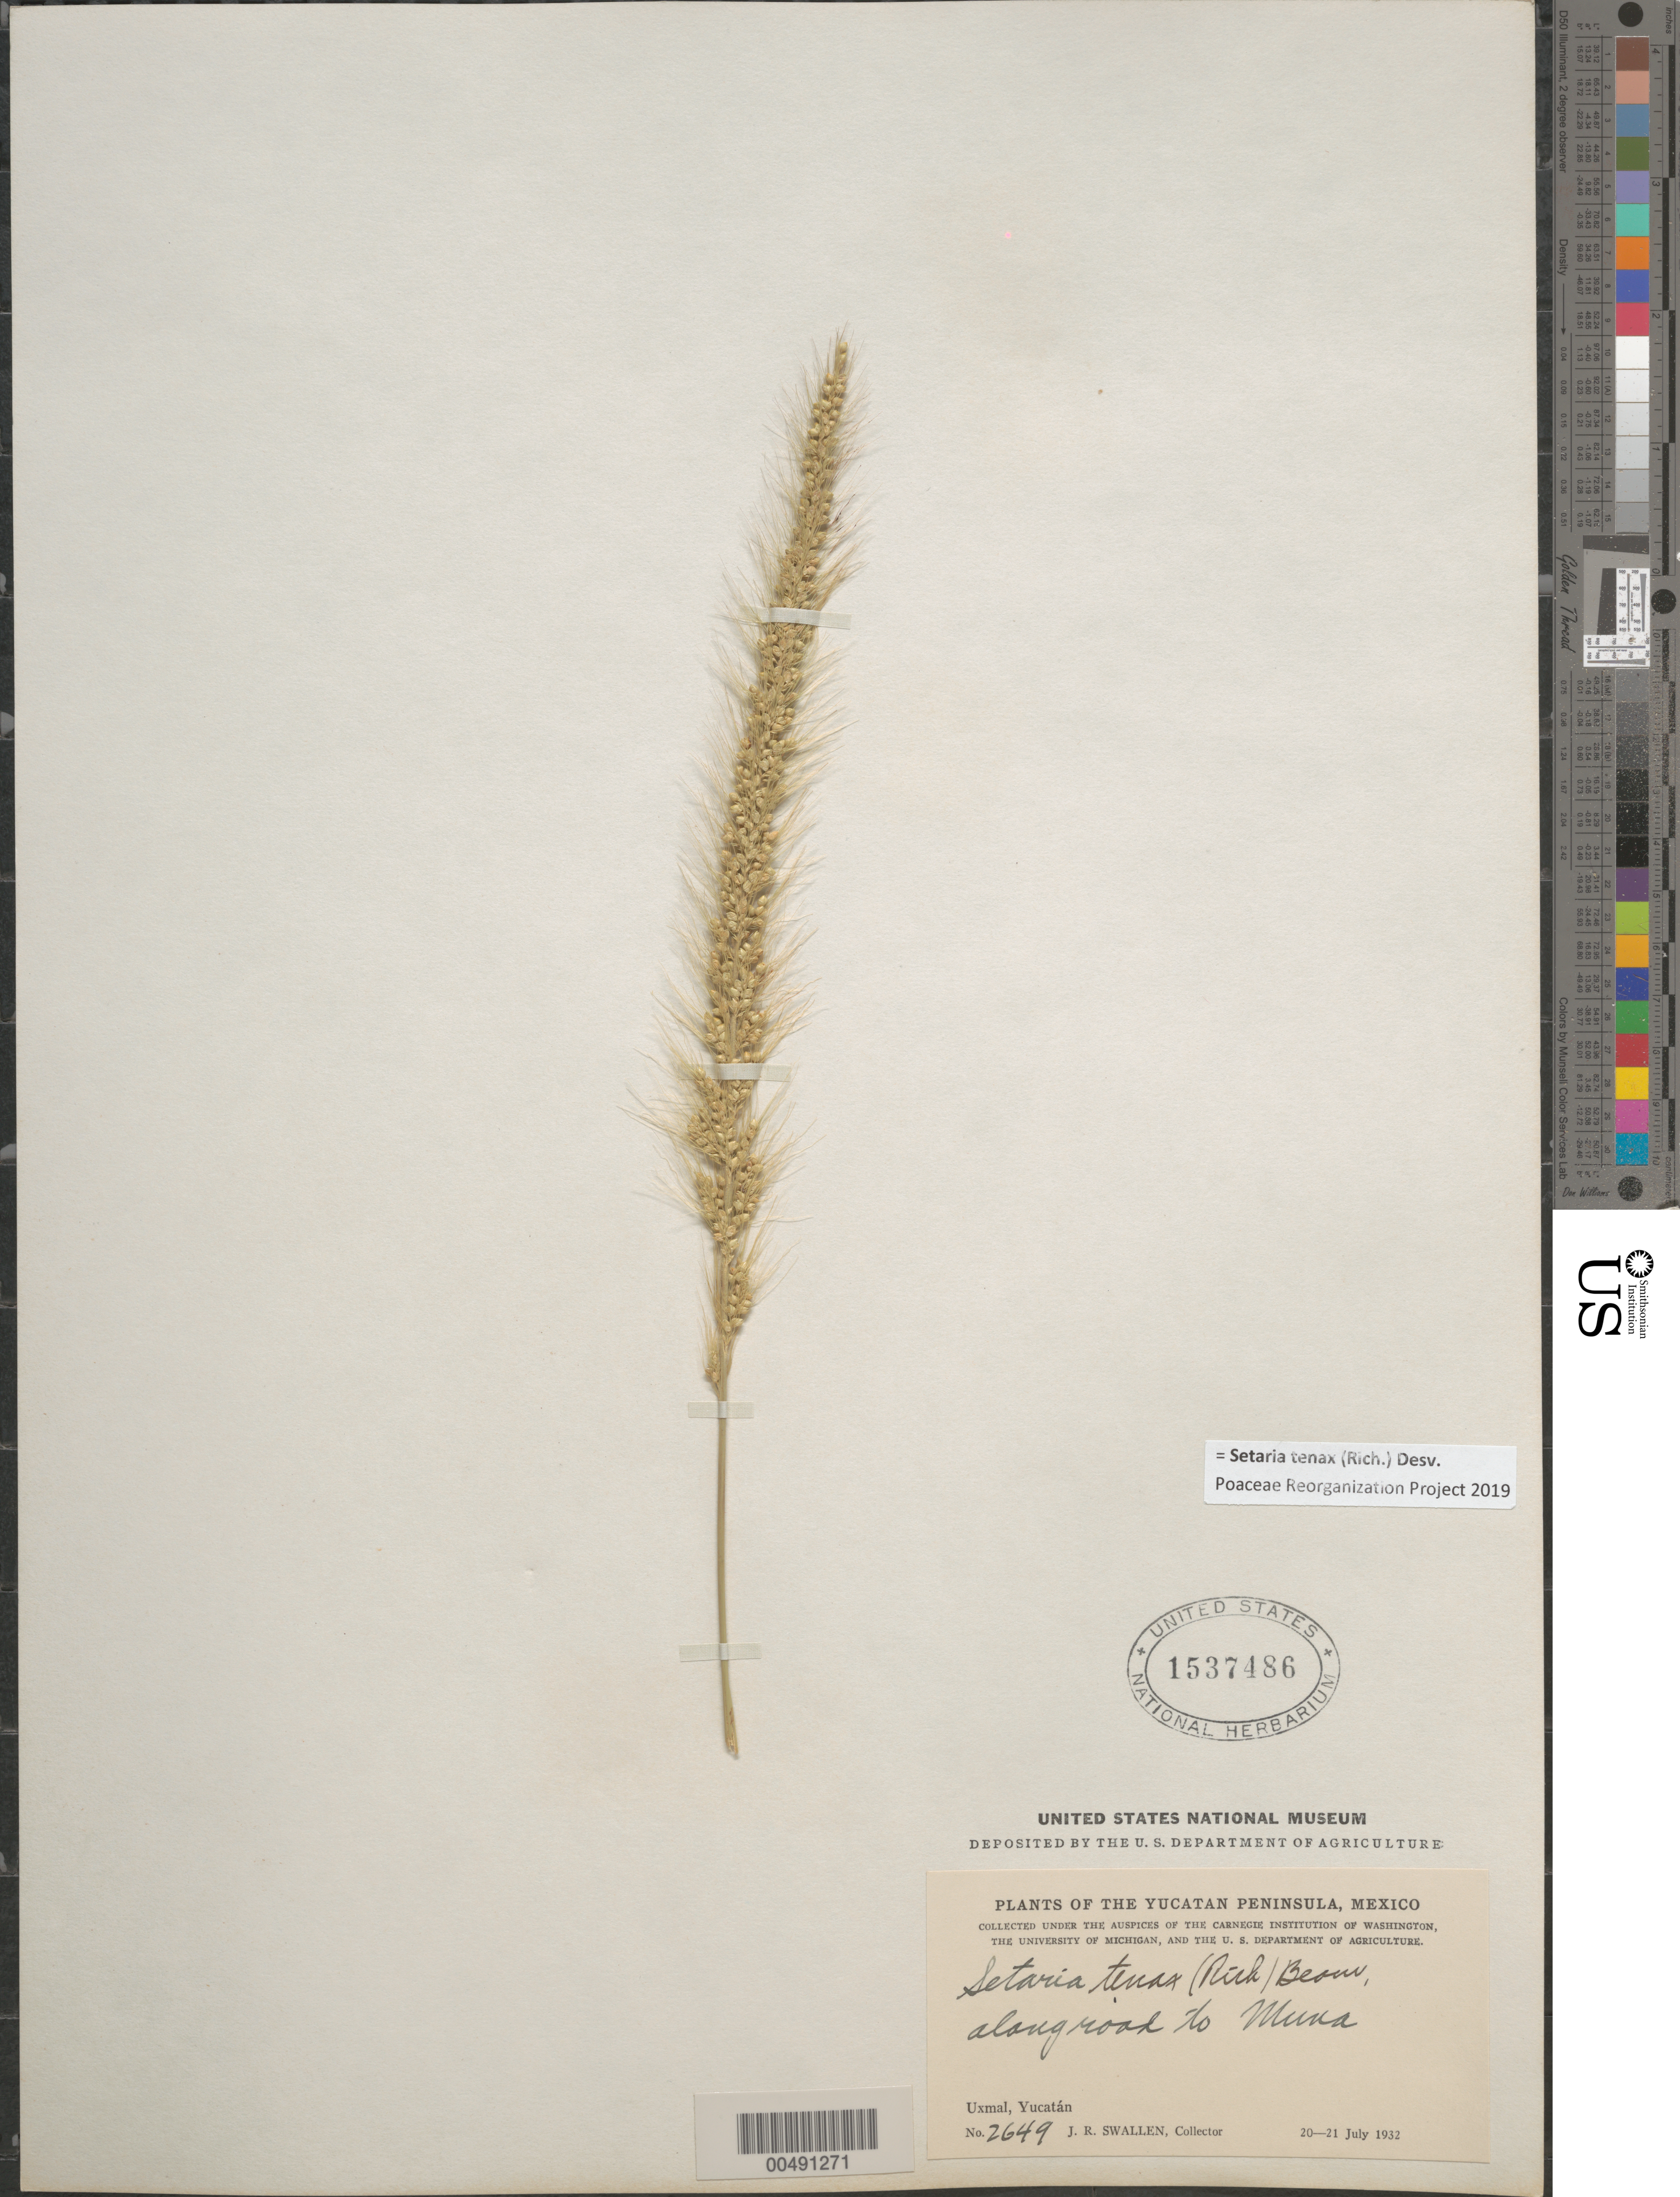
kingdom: Plantae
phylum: Tracheophyta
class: Liliopsida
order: Poales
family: Poaceae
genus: Setaria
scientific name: Setaria tenax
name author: (Rich.) Desv.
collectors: J. R. Swallen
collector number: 2649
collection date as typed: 20 Jul 1932 to 21 Jul 1932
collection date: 1932-07-20/1932-07-21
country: Mexico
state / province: Yucatan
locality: Uxmal, rd to Muna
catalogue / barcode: US 1537486